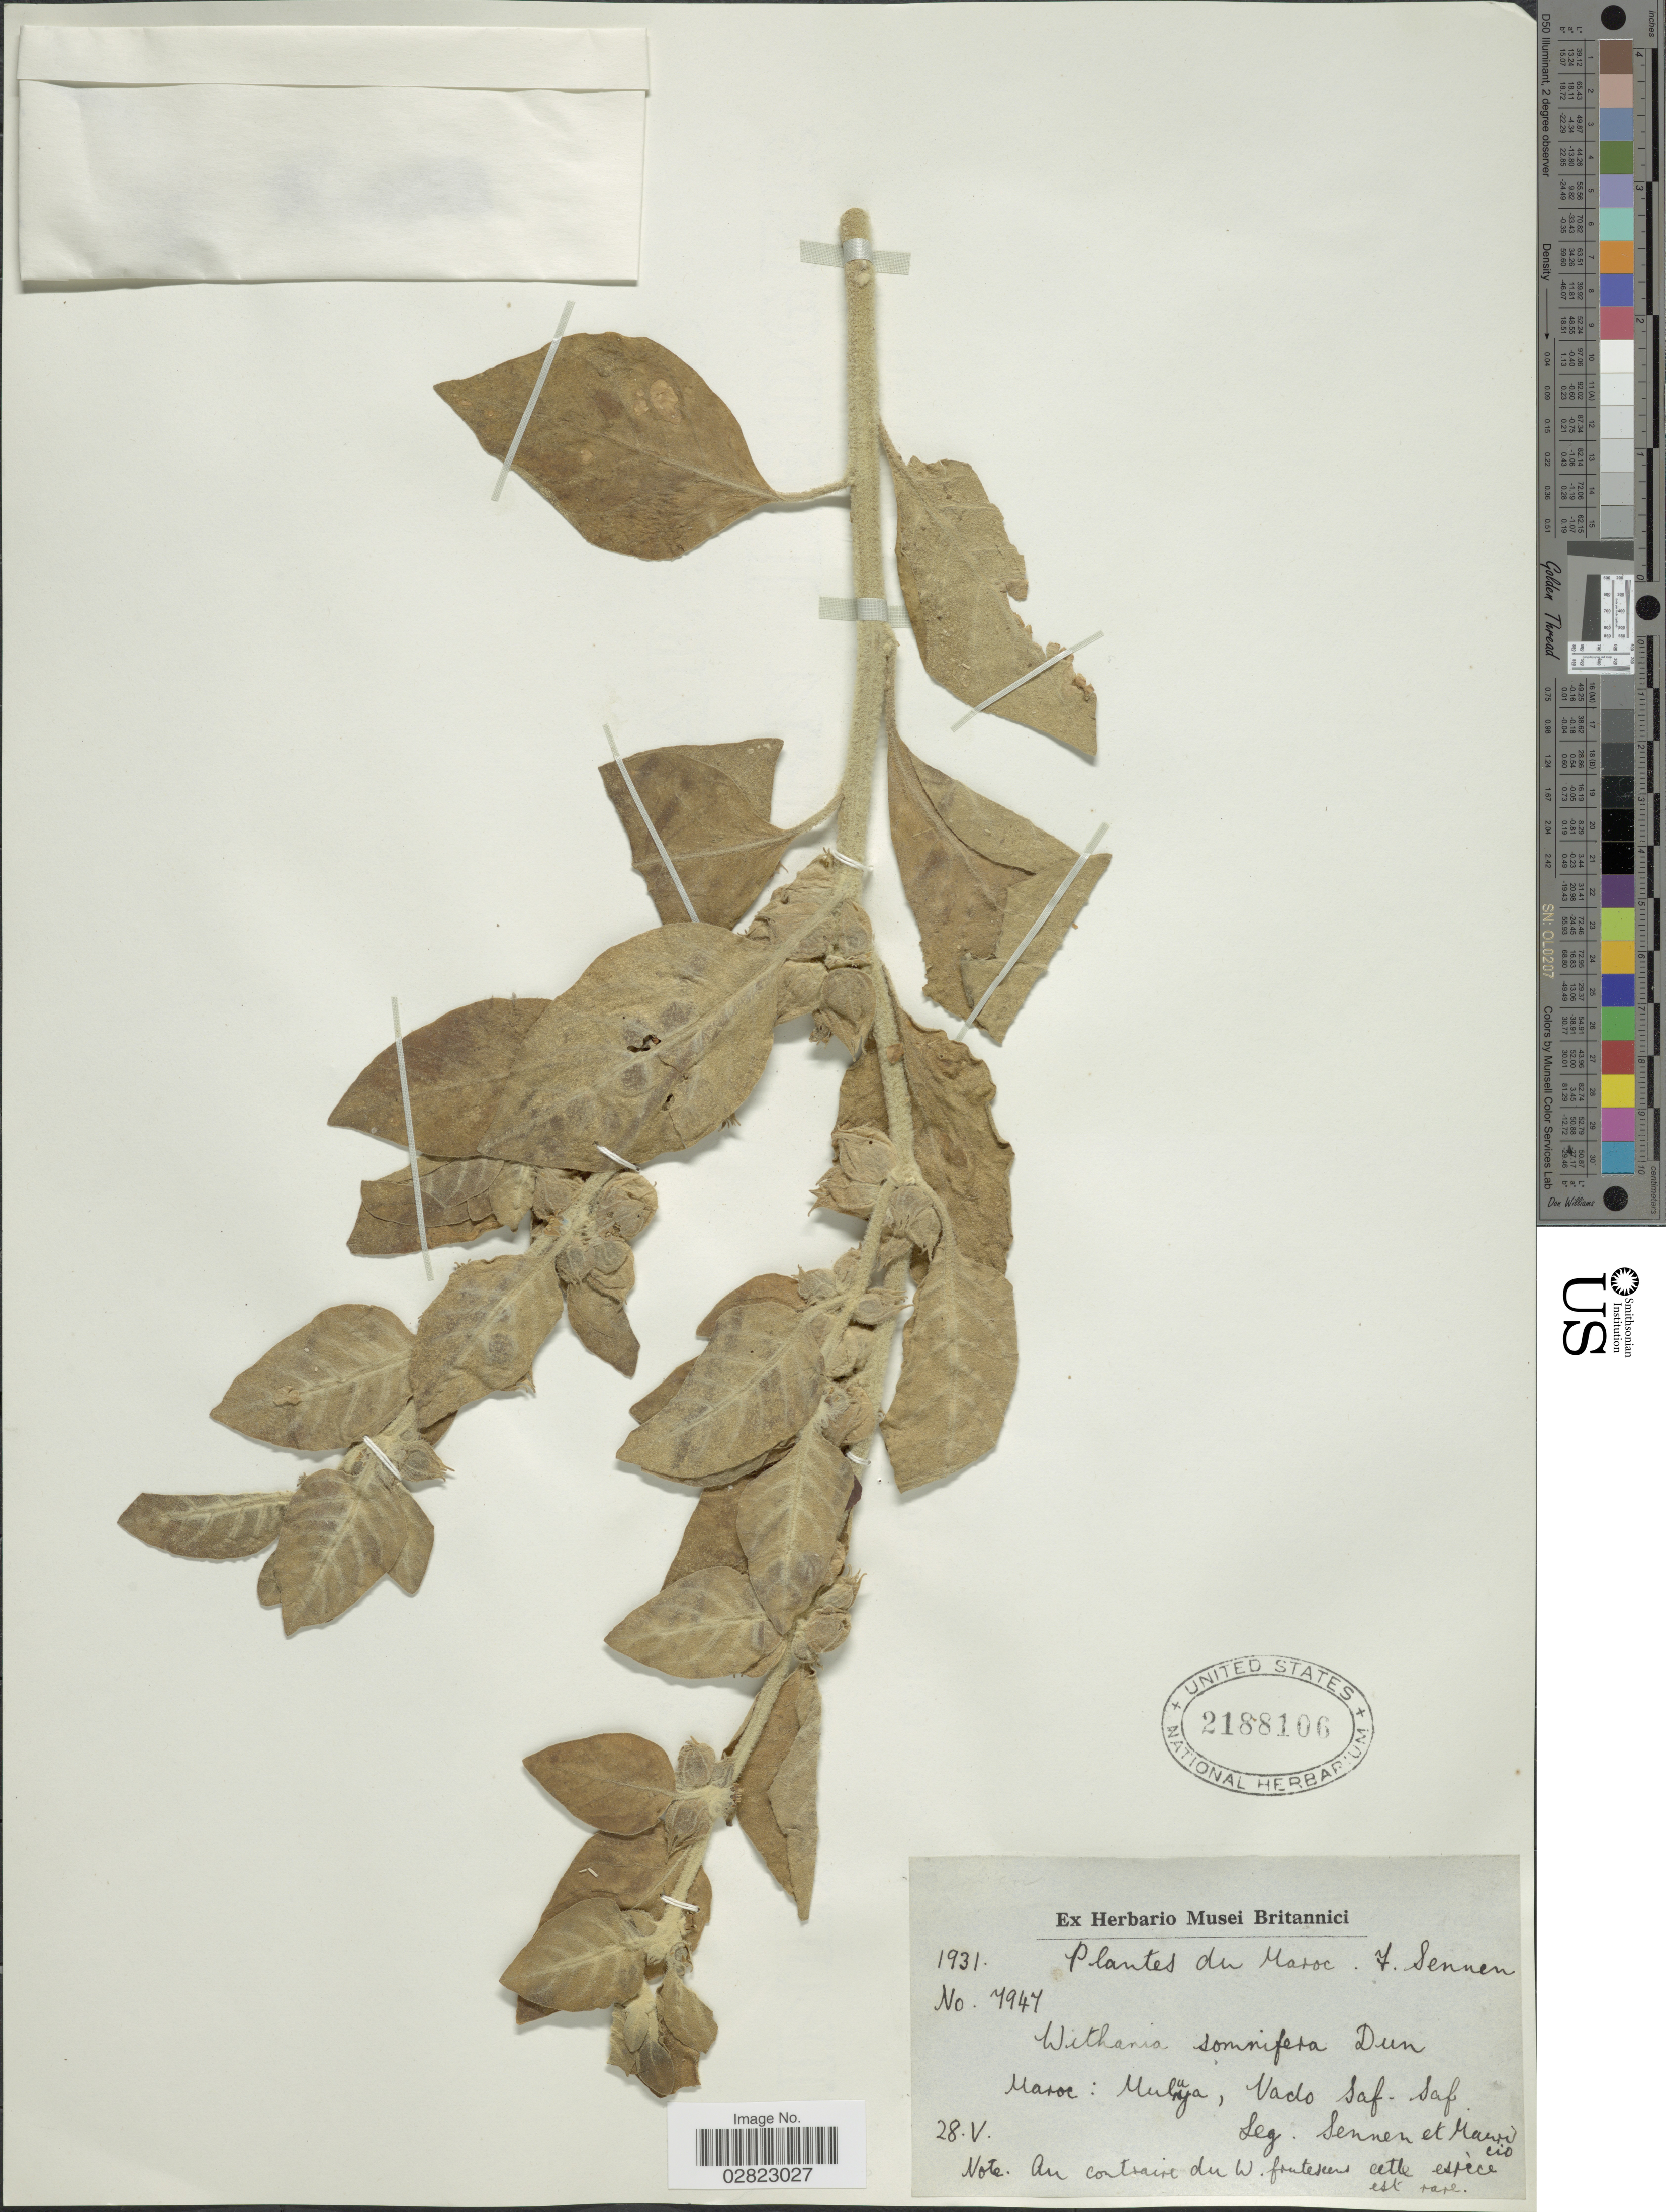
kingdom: Plantae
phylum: Tracheophyta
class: Magnoliopsida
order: Solanales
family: Solanaceae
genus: Withania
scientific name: Withania somnifera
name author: (L.) Dunal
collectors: E. Sennen & Mauricio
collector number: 7947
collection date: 1931-05-28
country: Morocco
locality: Maroc: Muluya, Vado Saf-Saf.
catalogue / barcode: US 2188106